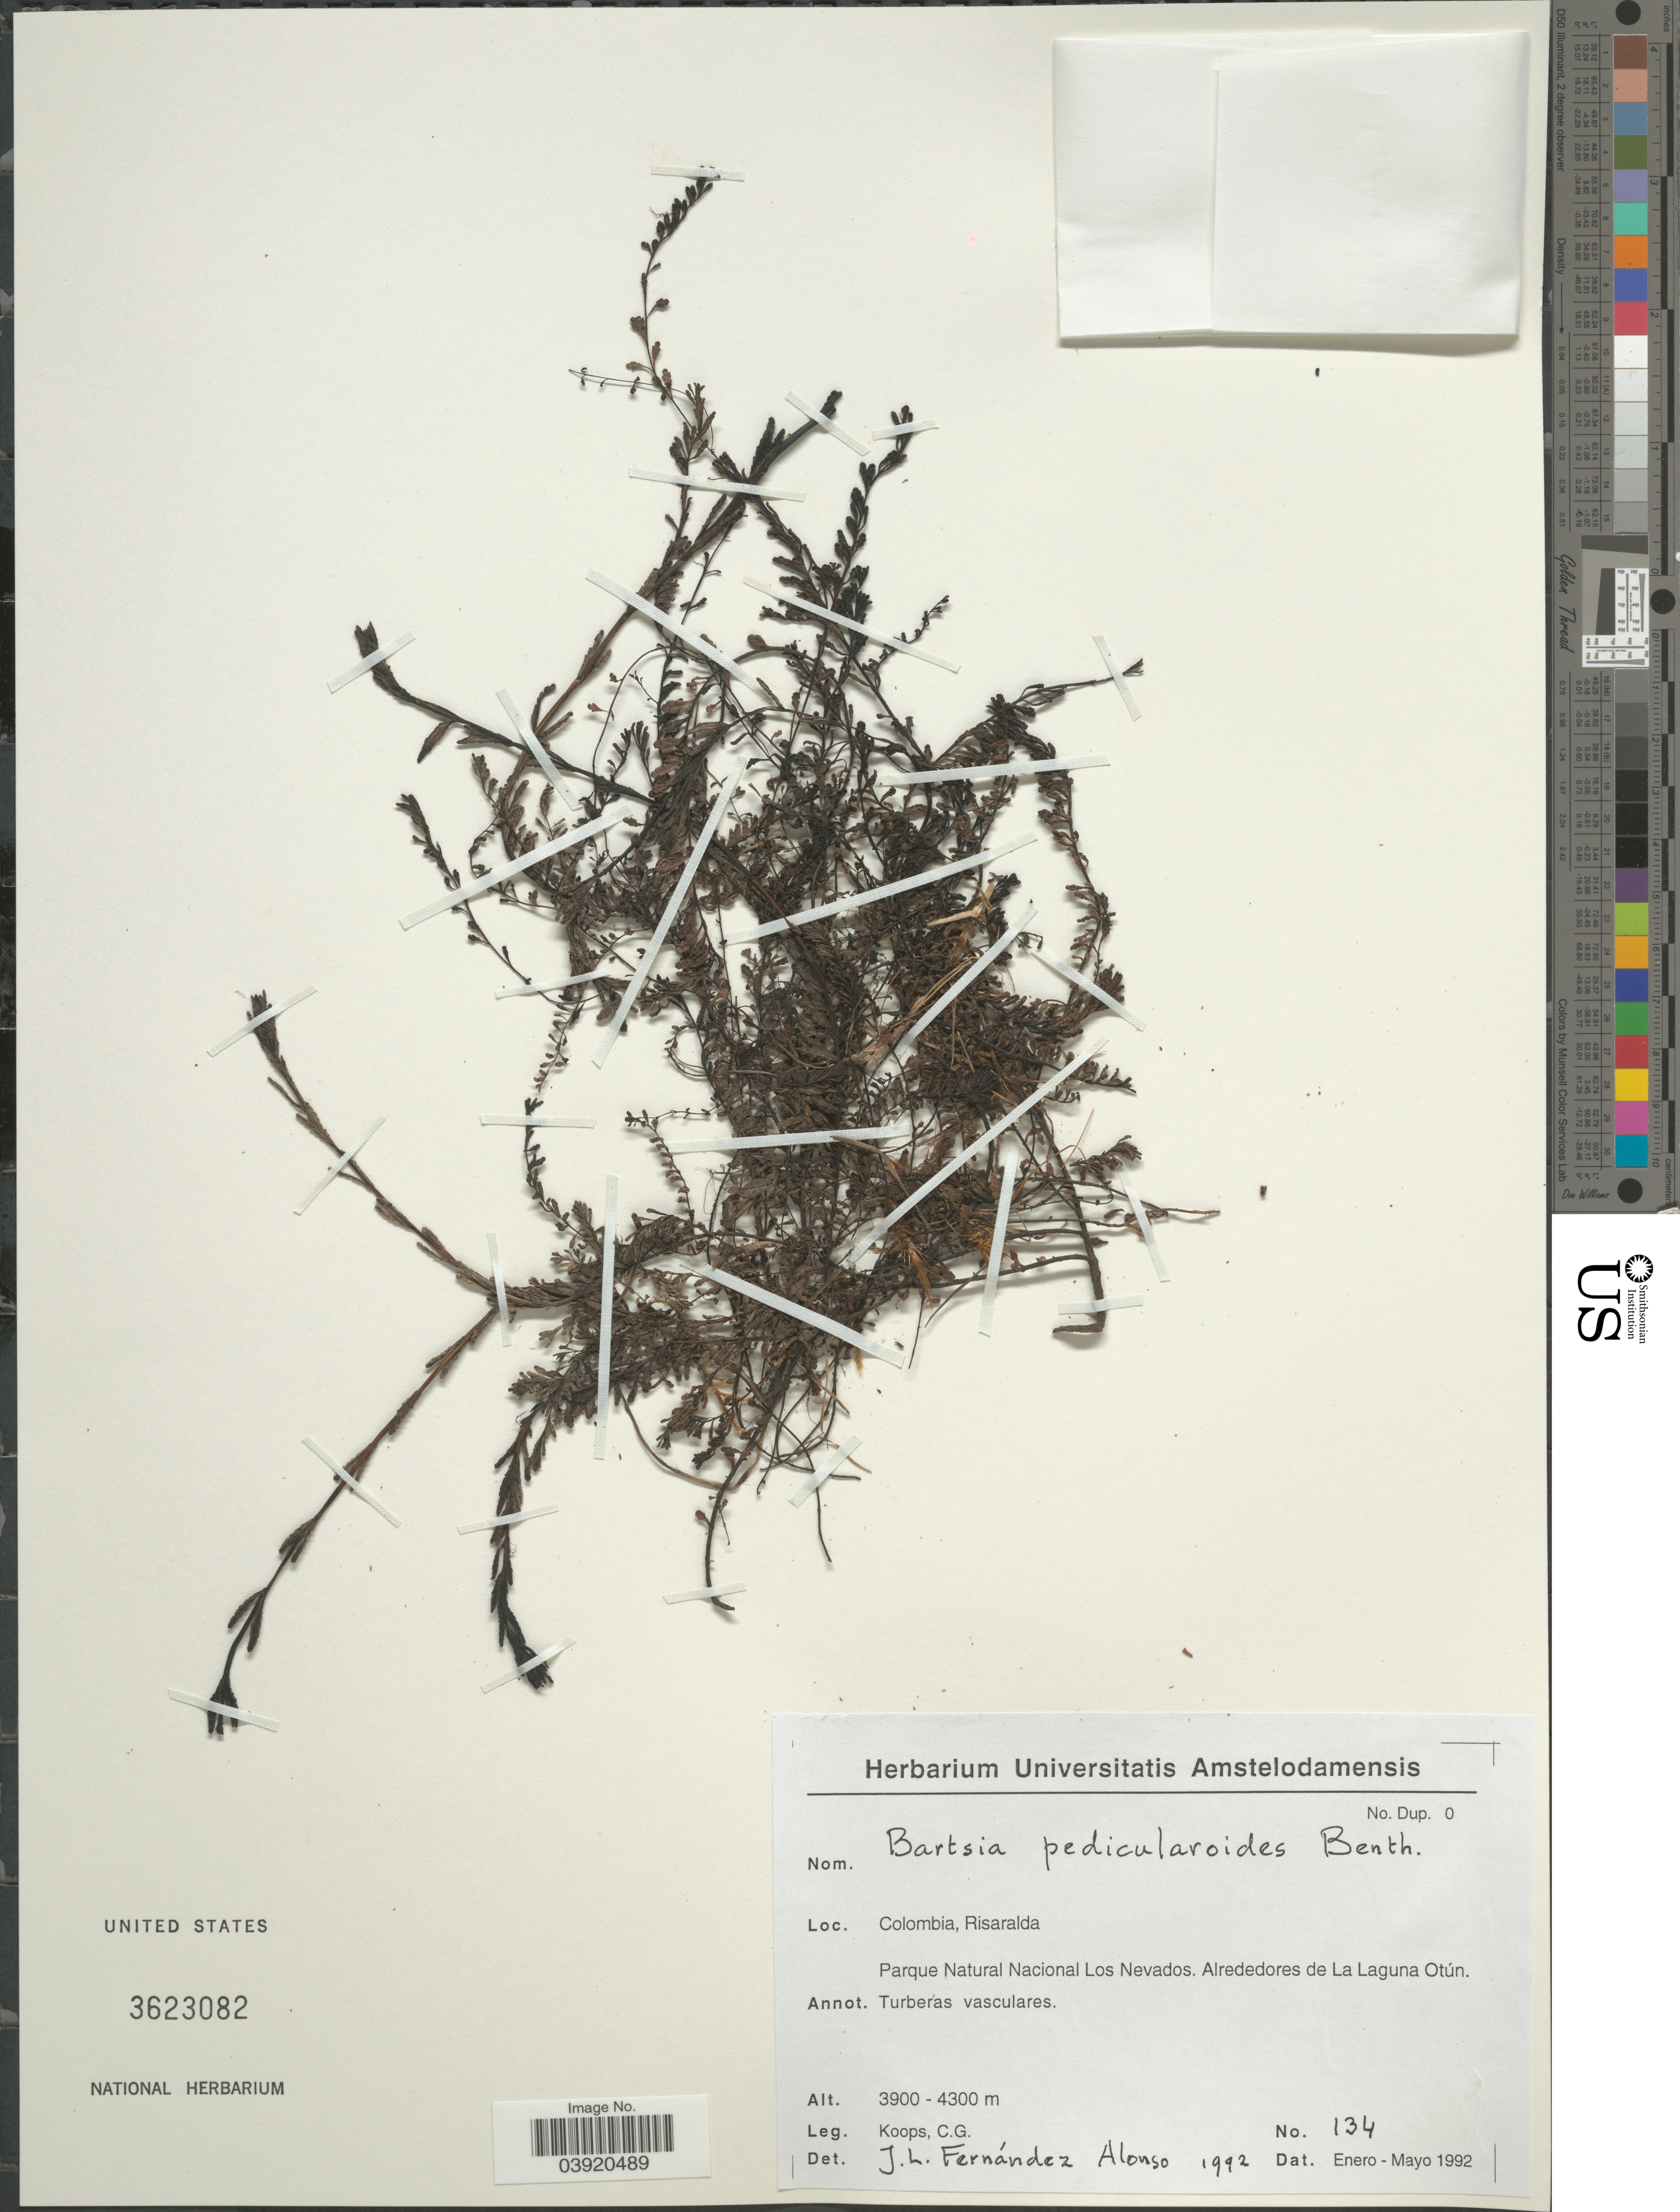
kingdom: Plantae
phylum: Tracheophyta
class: Magnoliopsida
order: Lamiales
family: Orobanchaceae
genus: Bartsia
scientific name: Bartsia pedicularoides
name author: Benth.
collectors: C. Koops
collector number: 134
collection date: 1992-01/1992-05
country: Colombia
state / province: Risaralda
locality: Parque Natural Nacional Los Nevados. Alrededores de La Laguna Otún.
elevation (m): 3900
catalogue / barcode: US 3623082